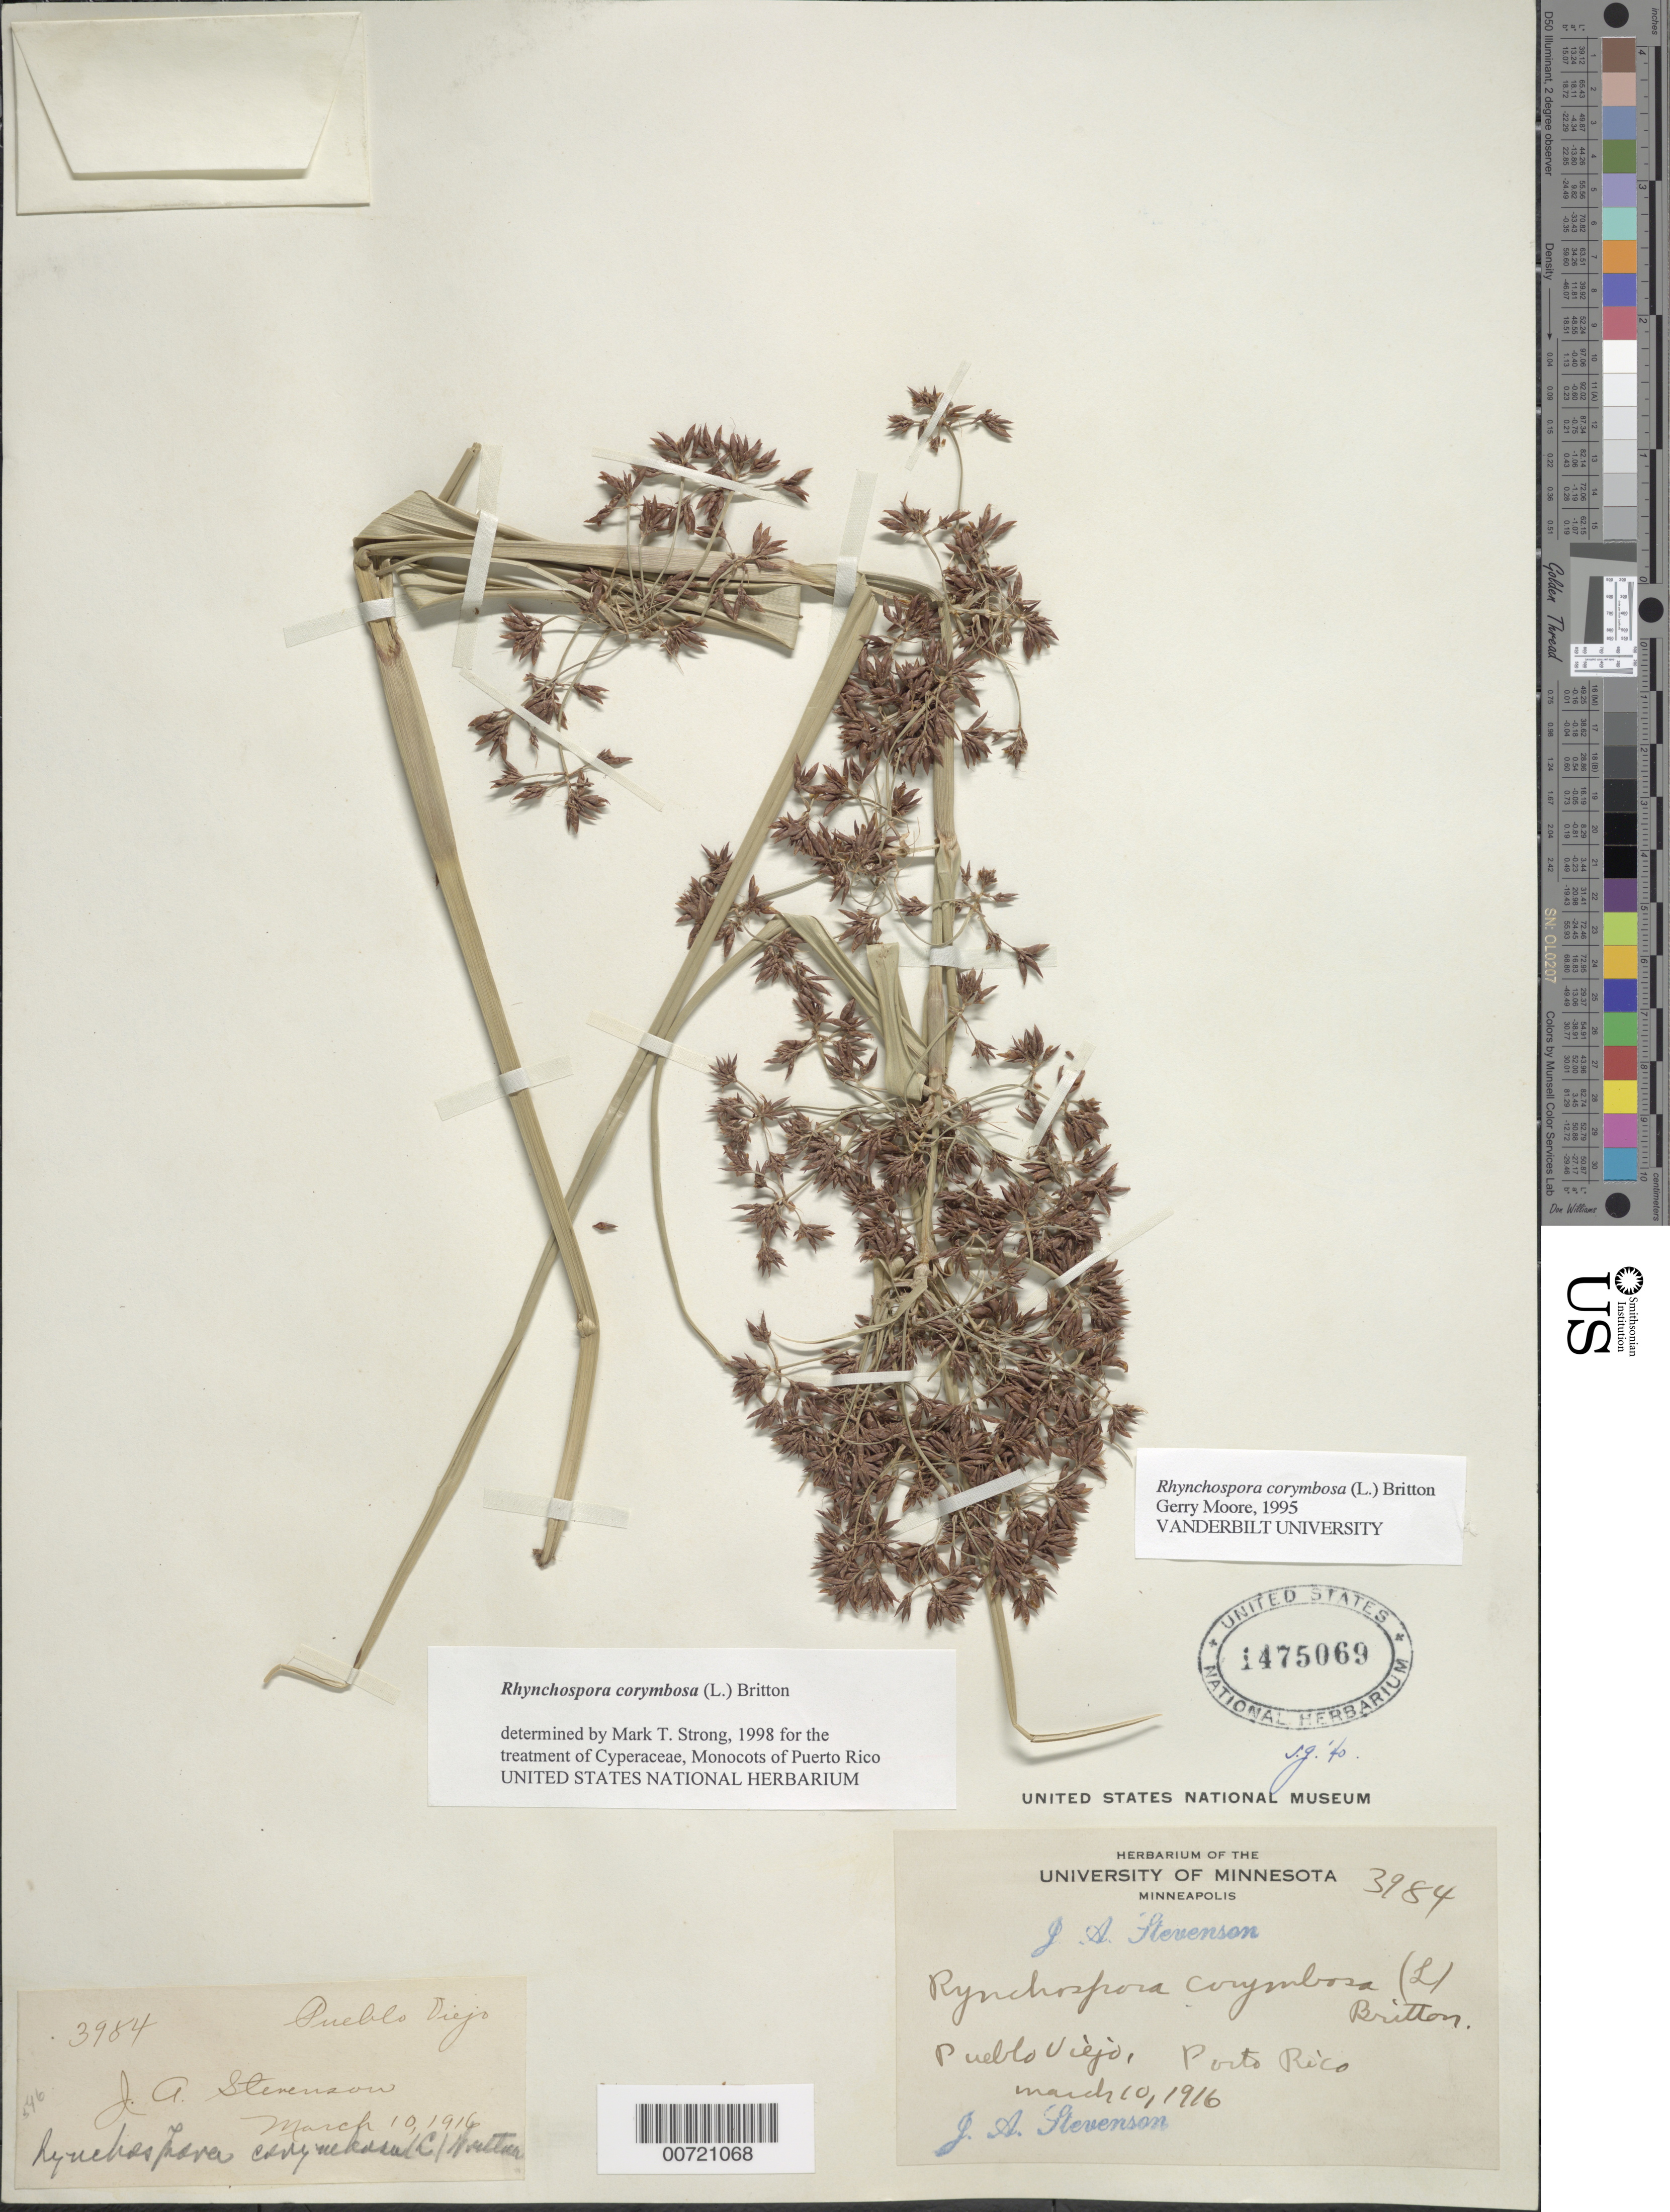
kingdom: Plantae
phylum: Tracheophyta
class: Liliopsida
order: Poales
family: Cyperaceae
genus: Rhynchospora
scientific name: Rhynchospora corymbosa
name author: (L.) Britton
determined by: Strong, M. T., (US), Smithsonian Institution - National Museum of Natural History (UNITED STATES)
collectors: J. Stevenson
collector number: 3984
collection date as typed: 10 Mar 1916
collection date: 1916-03-10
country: Puerto Rico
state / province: Guaynabo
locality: Pueblo Viejo.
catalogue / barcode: US 1475069